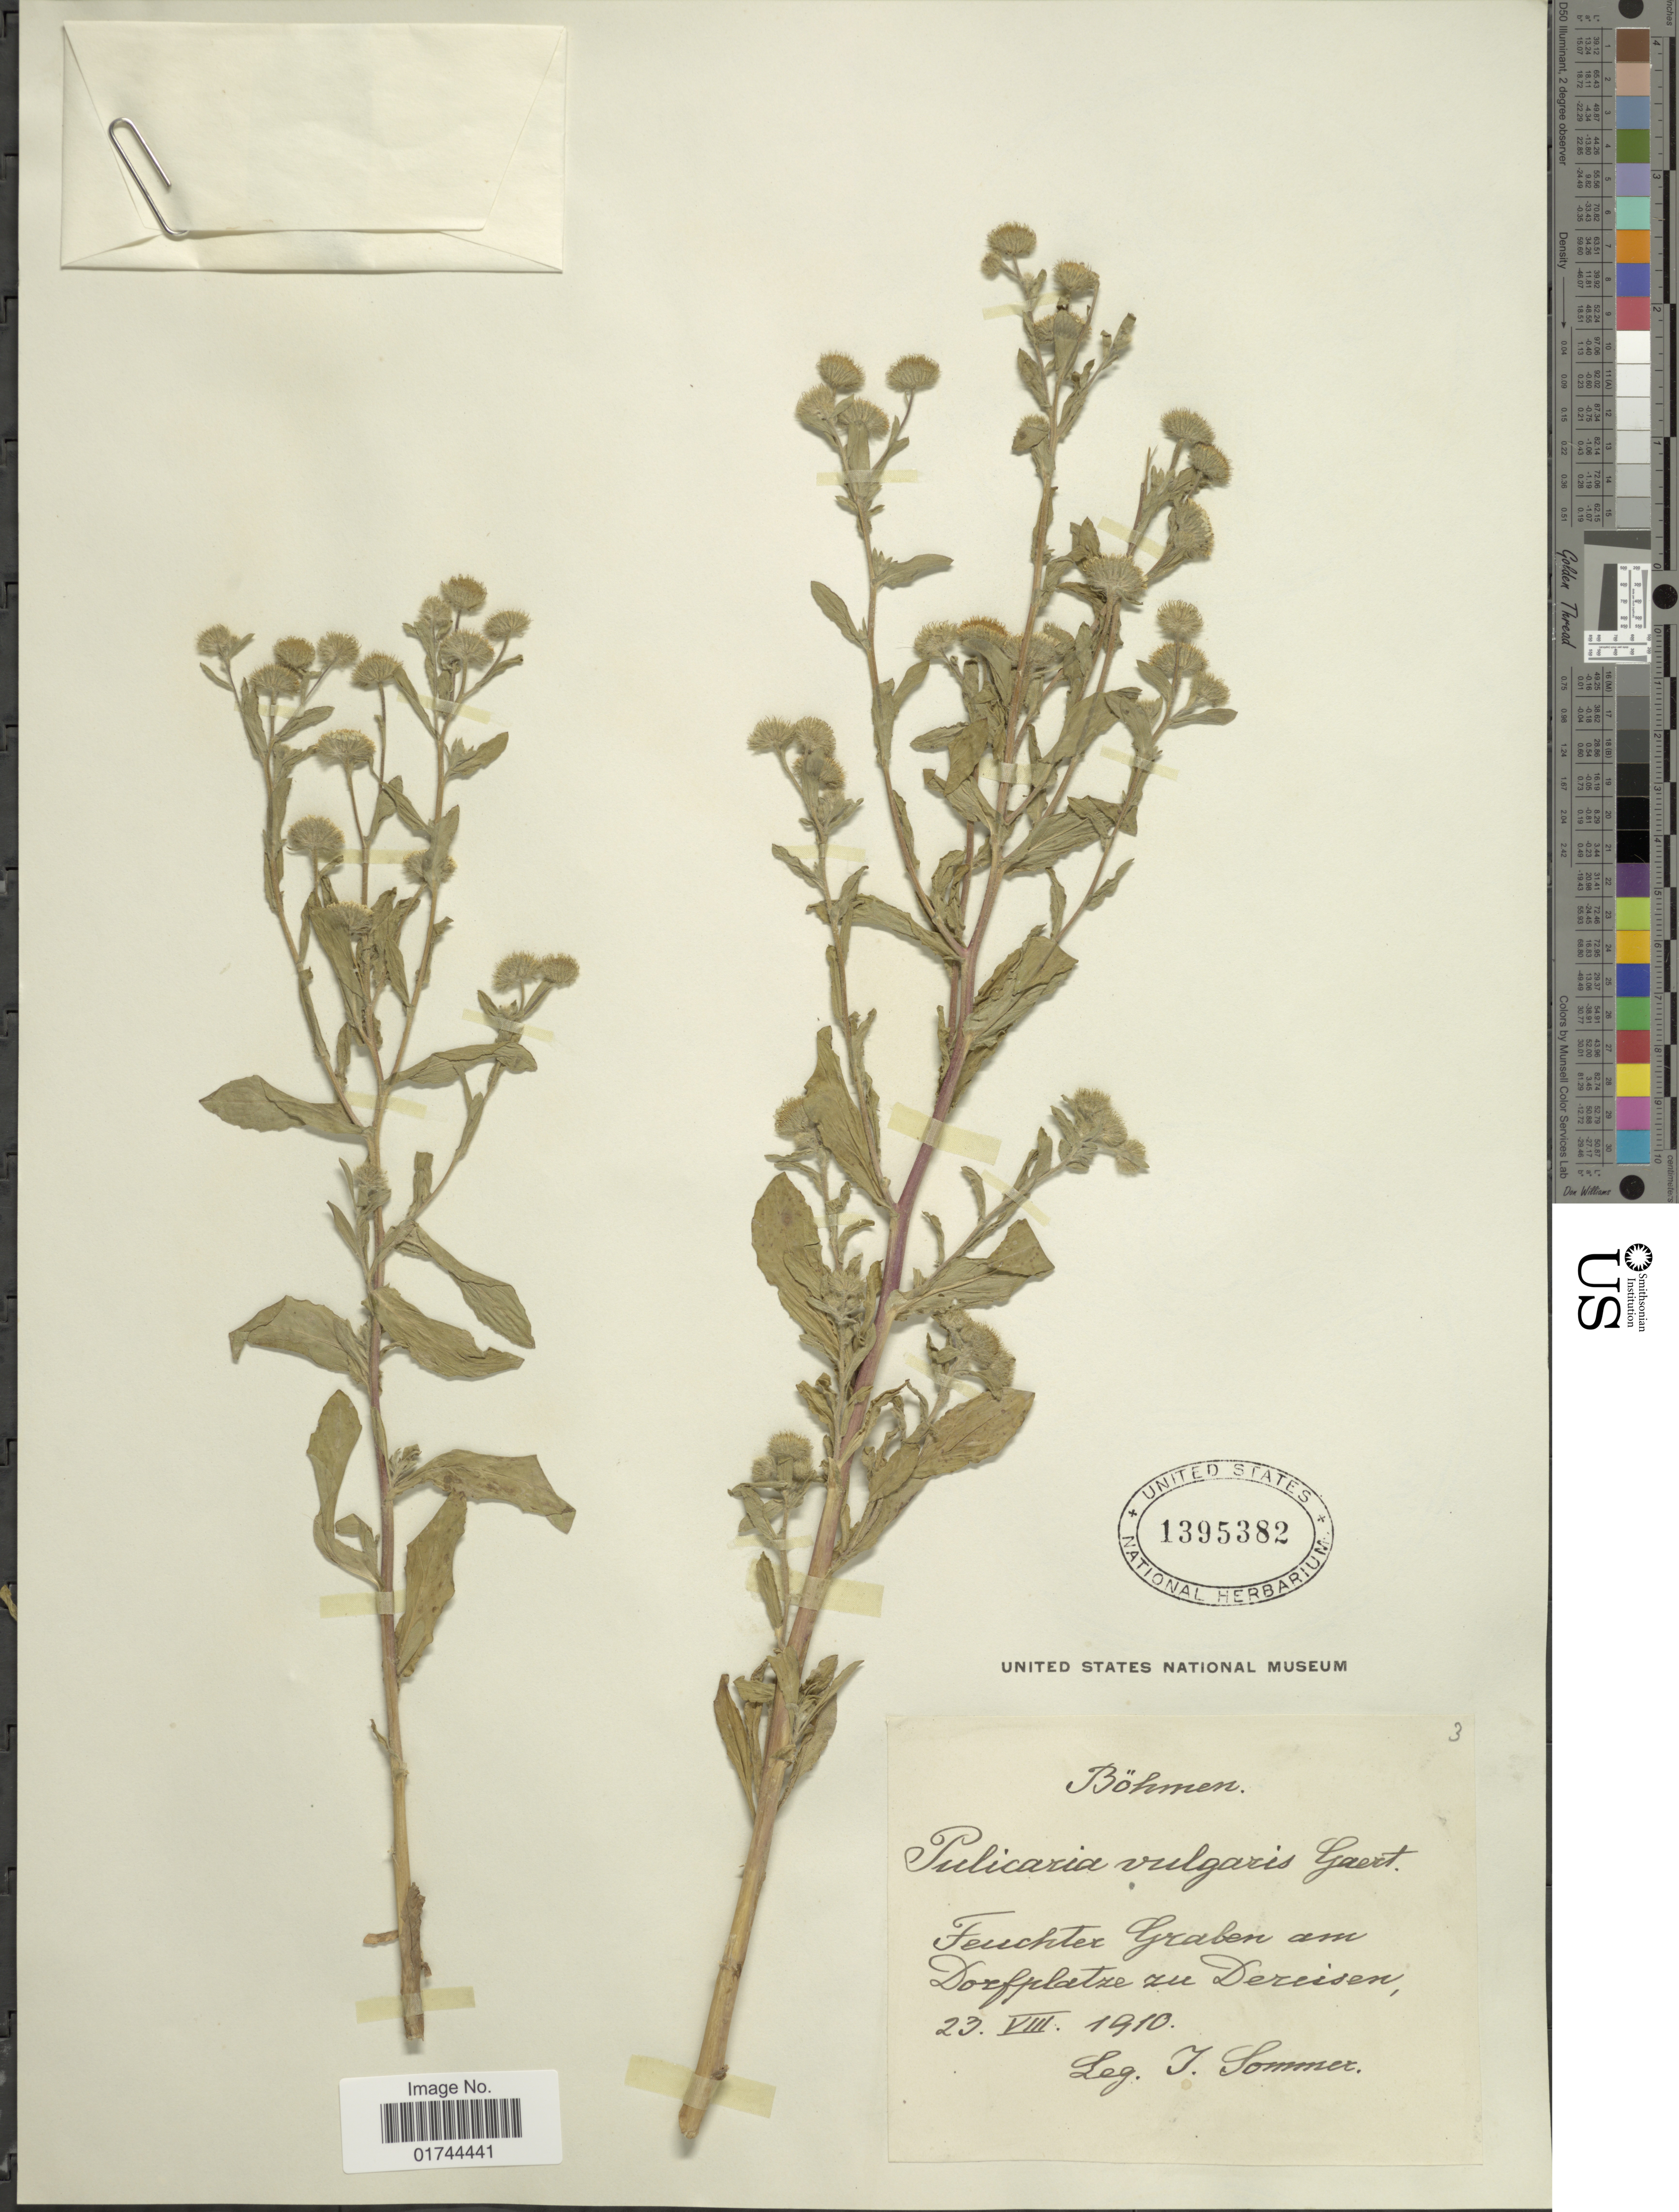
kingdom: Plantae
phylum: Tracheophyta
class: Magnoliopsida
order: Asterales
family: Asteraceae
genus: Pulicaria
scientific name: Pulicaria vulgaris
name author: Gaertn.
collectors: J. Sommer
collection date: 1910-08-23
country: Czechia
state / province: Central Bohemian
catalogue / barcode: US 1395382